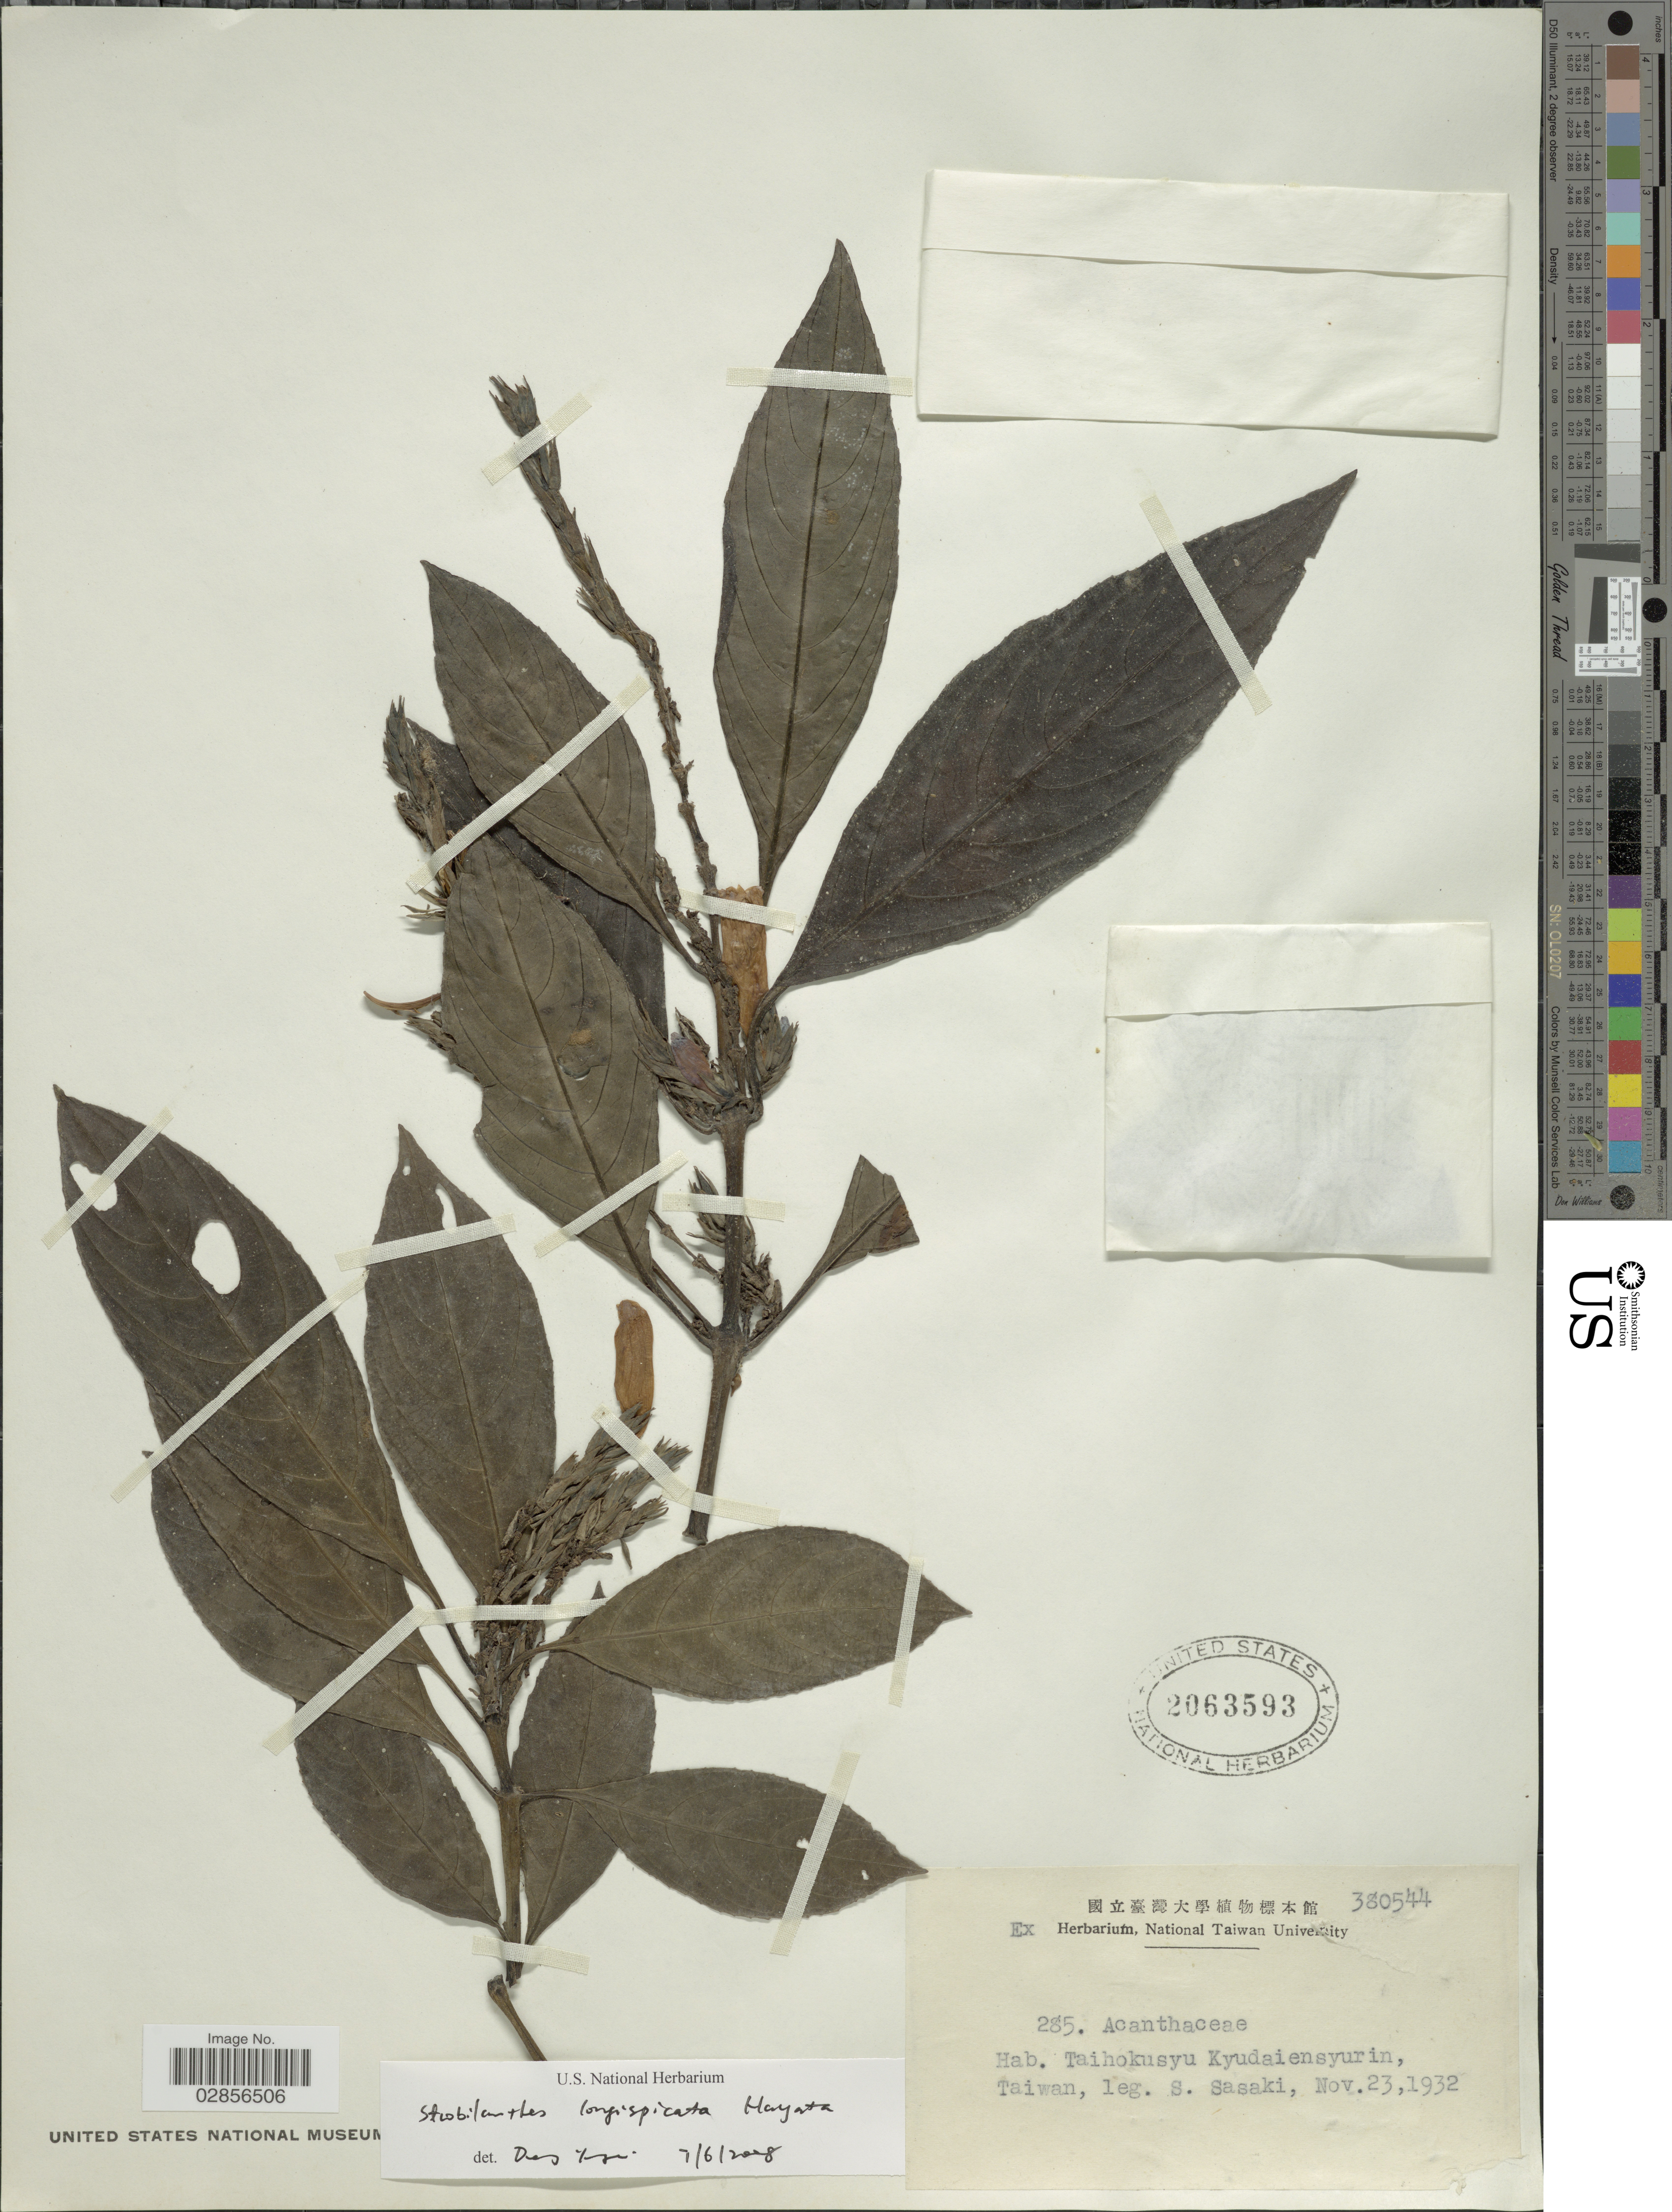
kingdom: Plantae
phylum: Tracheophyta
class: Magnoliopsida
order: Lamiales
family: Acanthaceae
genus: Strobilanthes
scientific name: Strobilanthes longispicata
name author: Hayata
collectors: S. Sasaki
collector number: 380544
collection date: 1932-11-23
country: Taiwan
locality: Taihokusyu Kyudaiensyurin.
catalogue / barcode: US 2063593